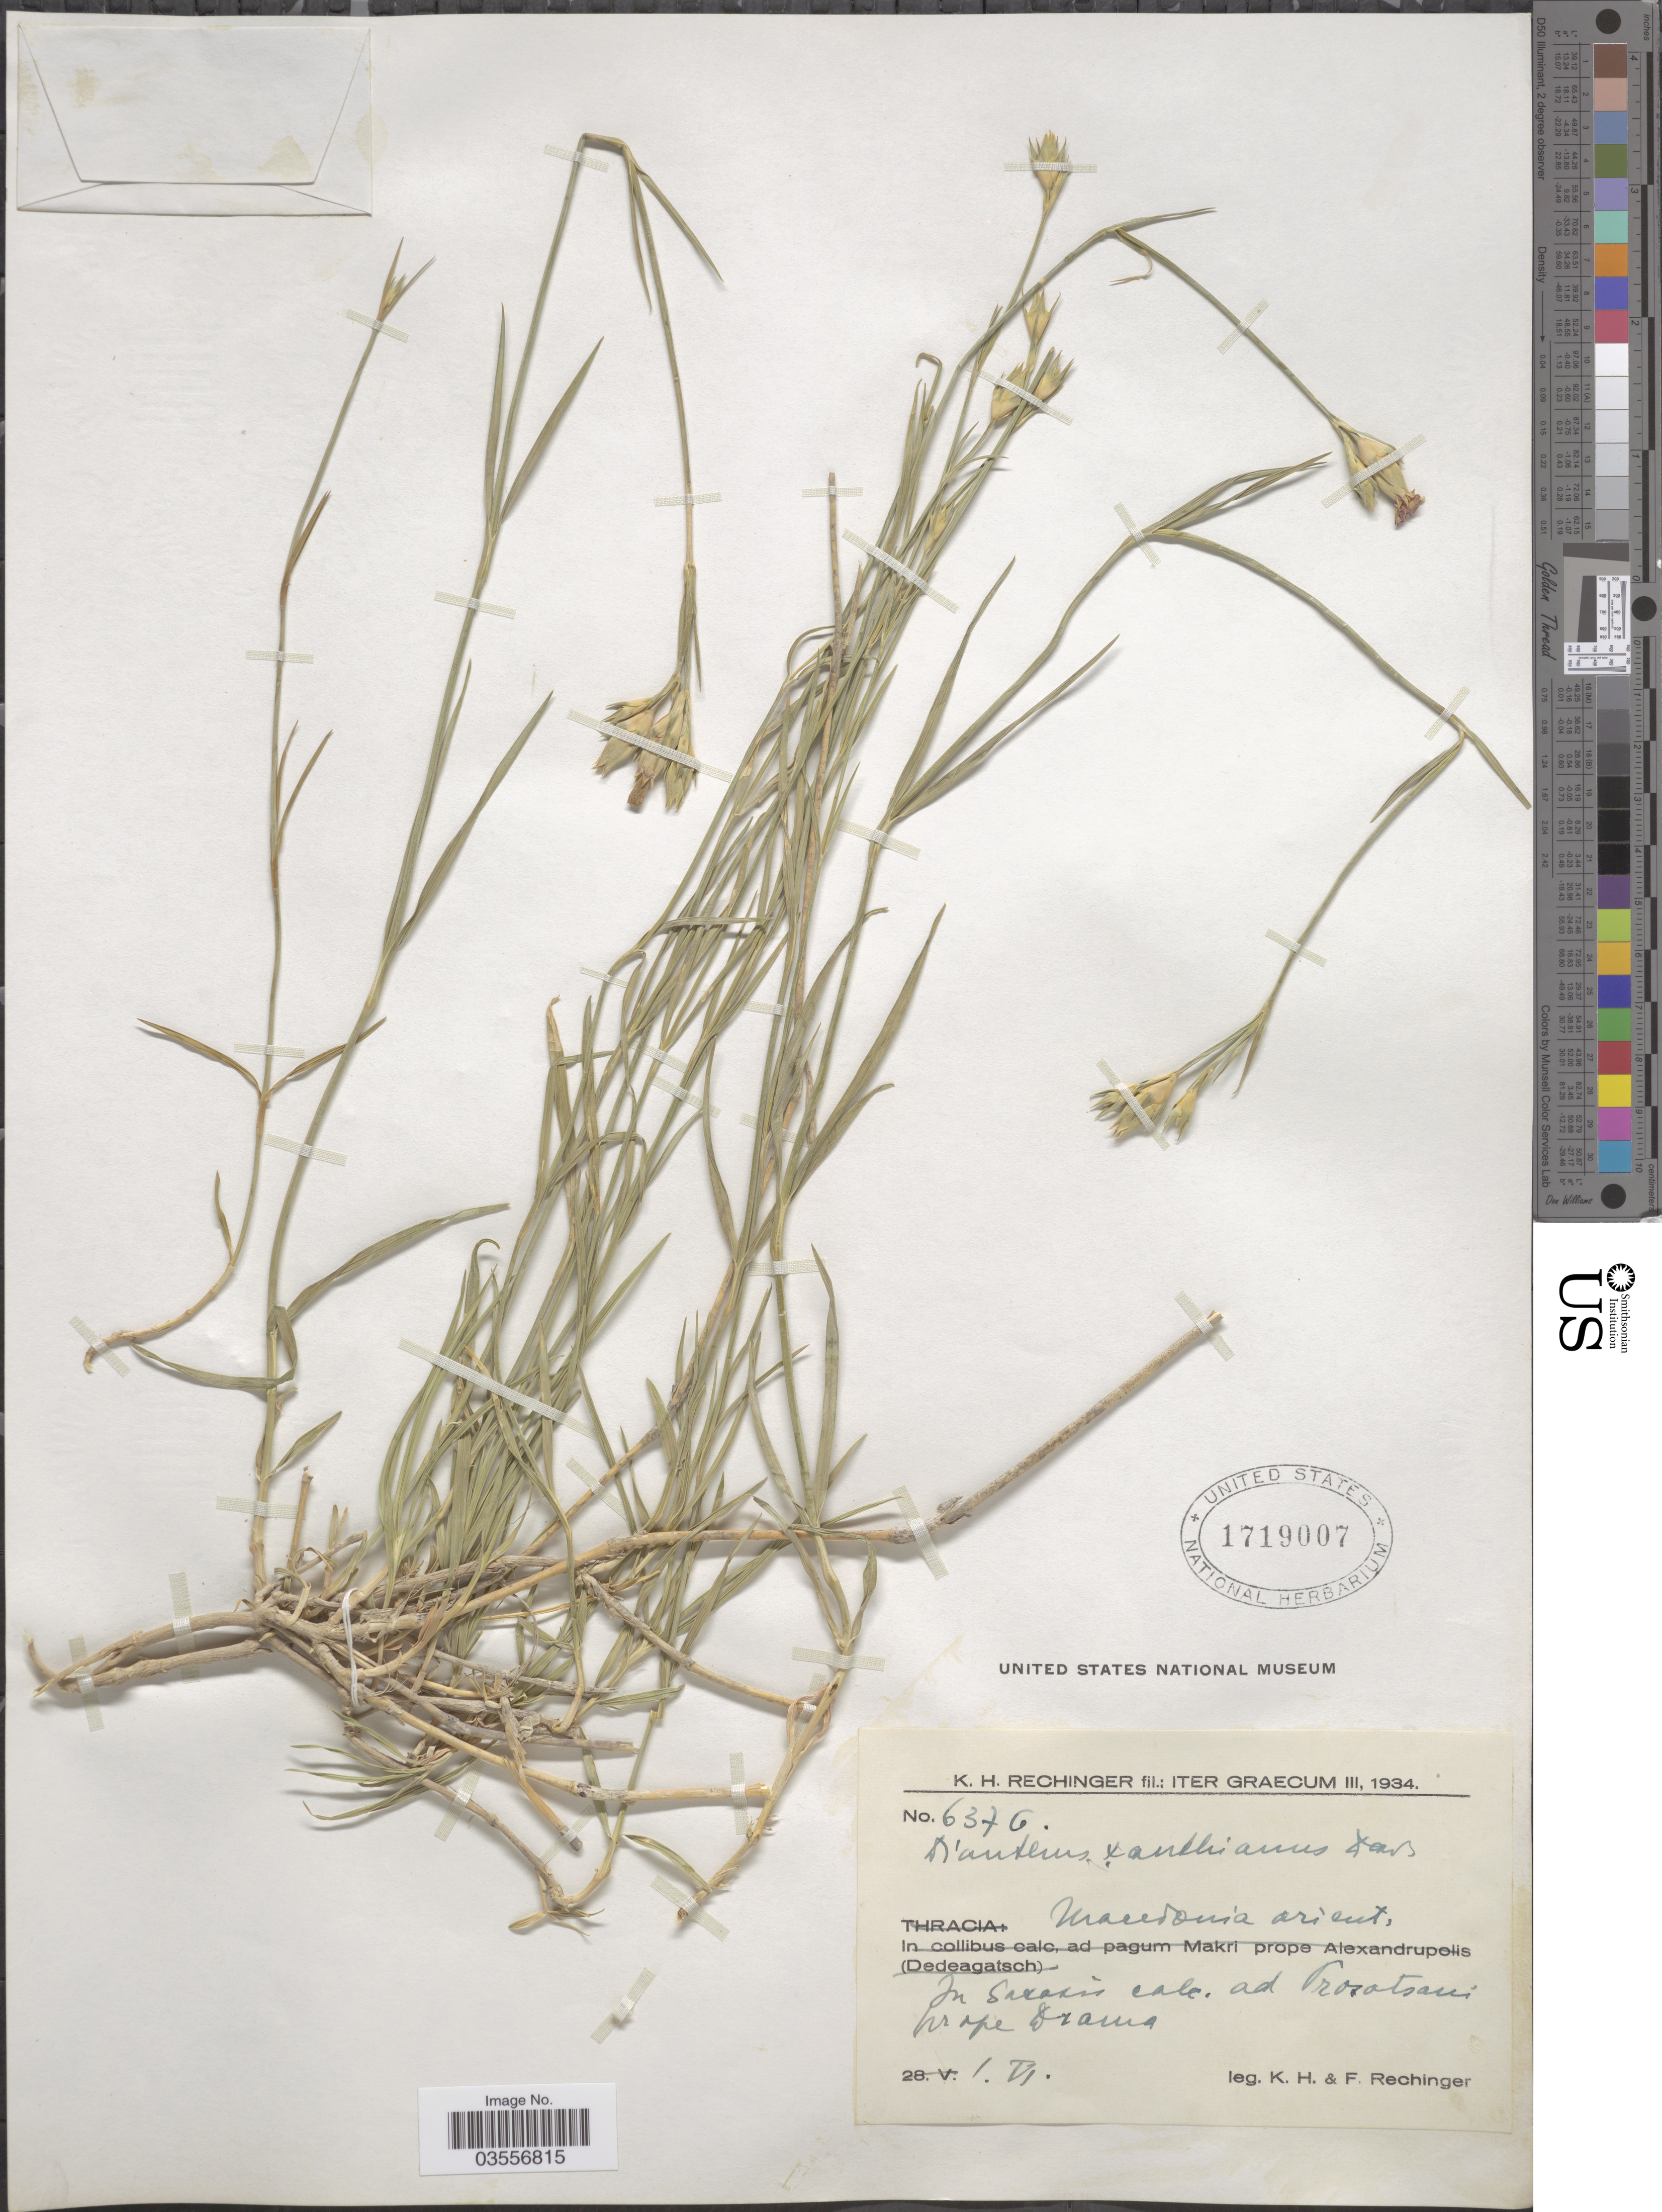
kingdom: Plantae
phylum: Tracheophyta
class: Magnoliopsida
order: Caryophyllales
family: Caryophyllaceae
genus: Dianthus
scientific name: Dianthus xanthinus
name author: Davidov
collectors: K. H. Rechinger & F. Rechinger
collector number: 6376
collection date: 1934-06-01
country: Greece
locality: Iter Graecum. Macedonia orient, In saxosis calc. ad Prosotsani prope Drama.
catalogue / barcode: US 1719007